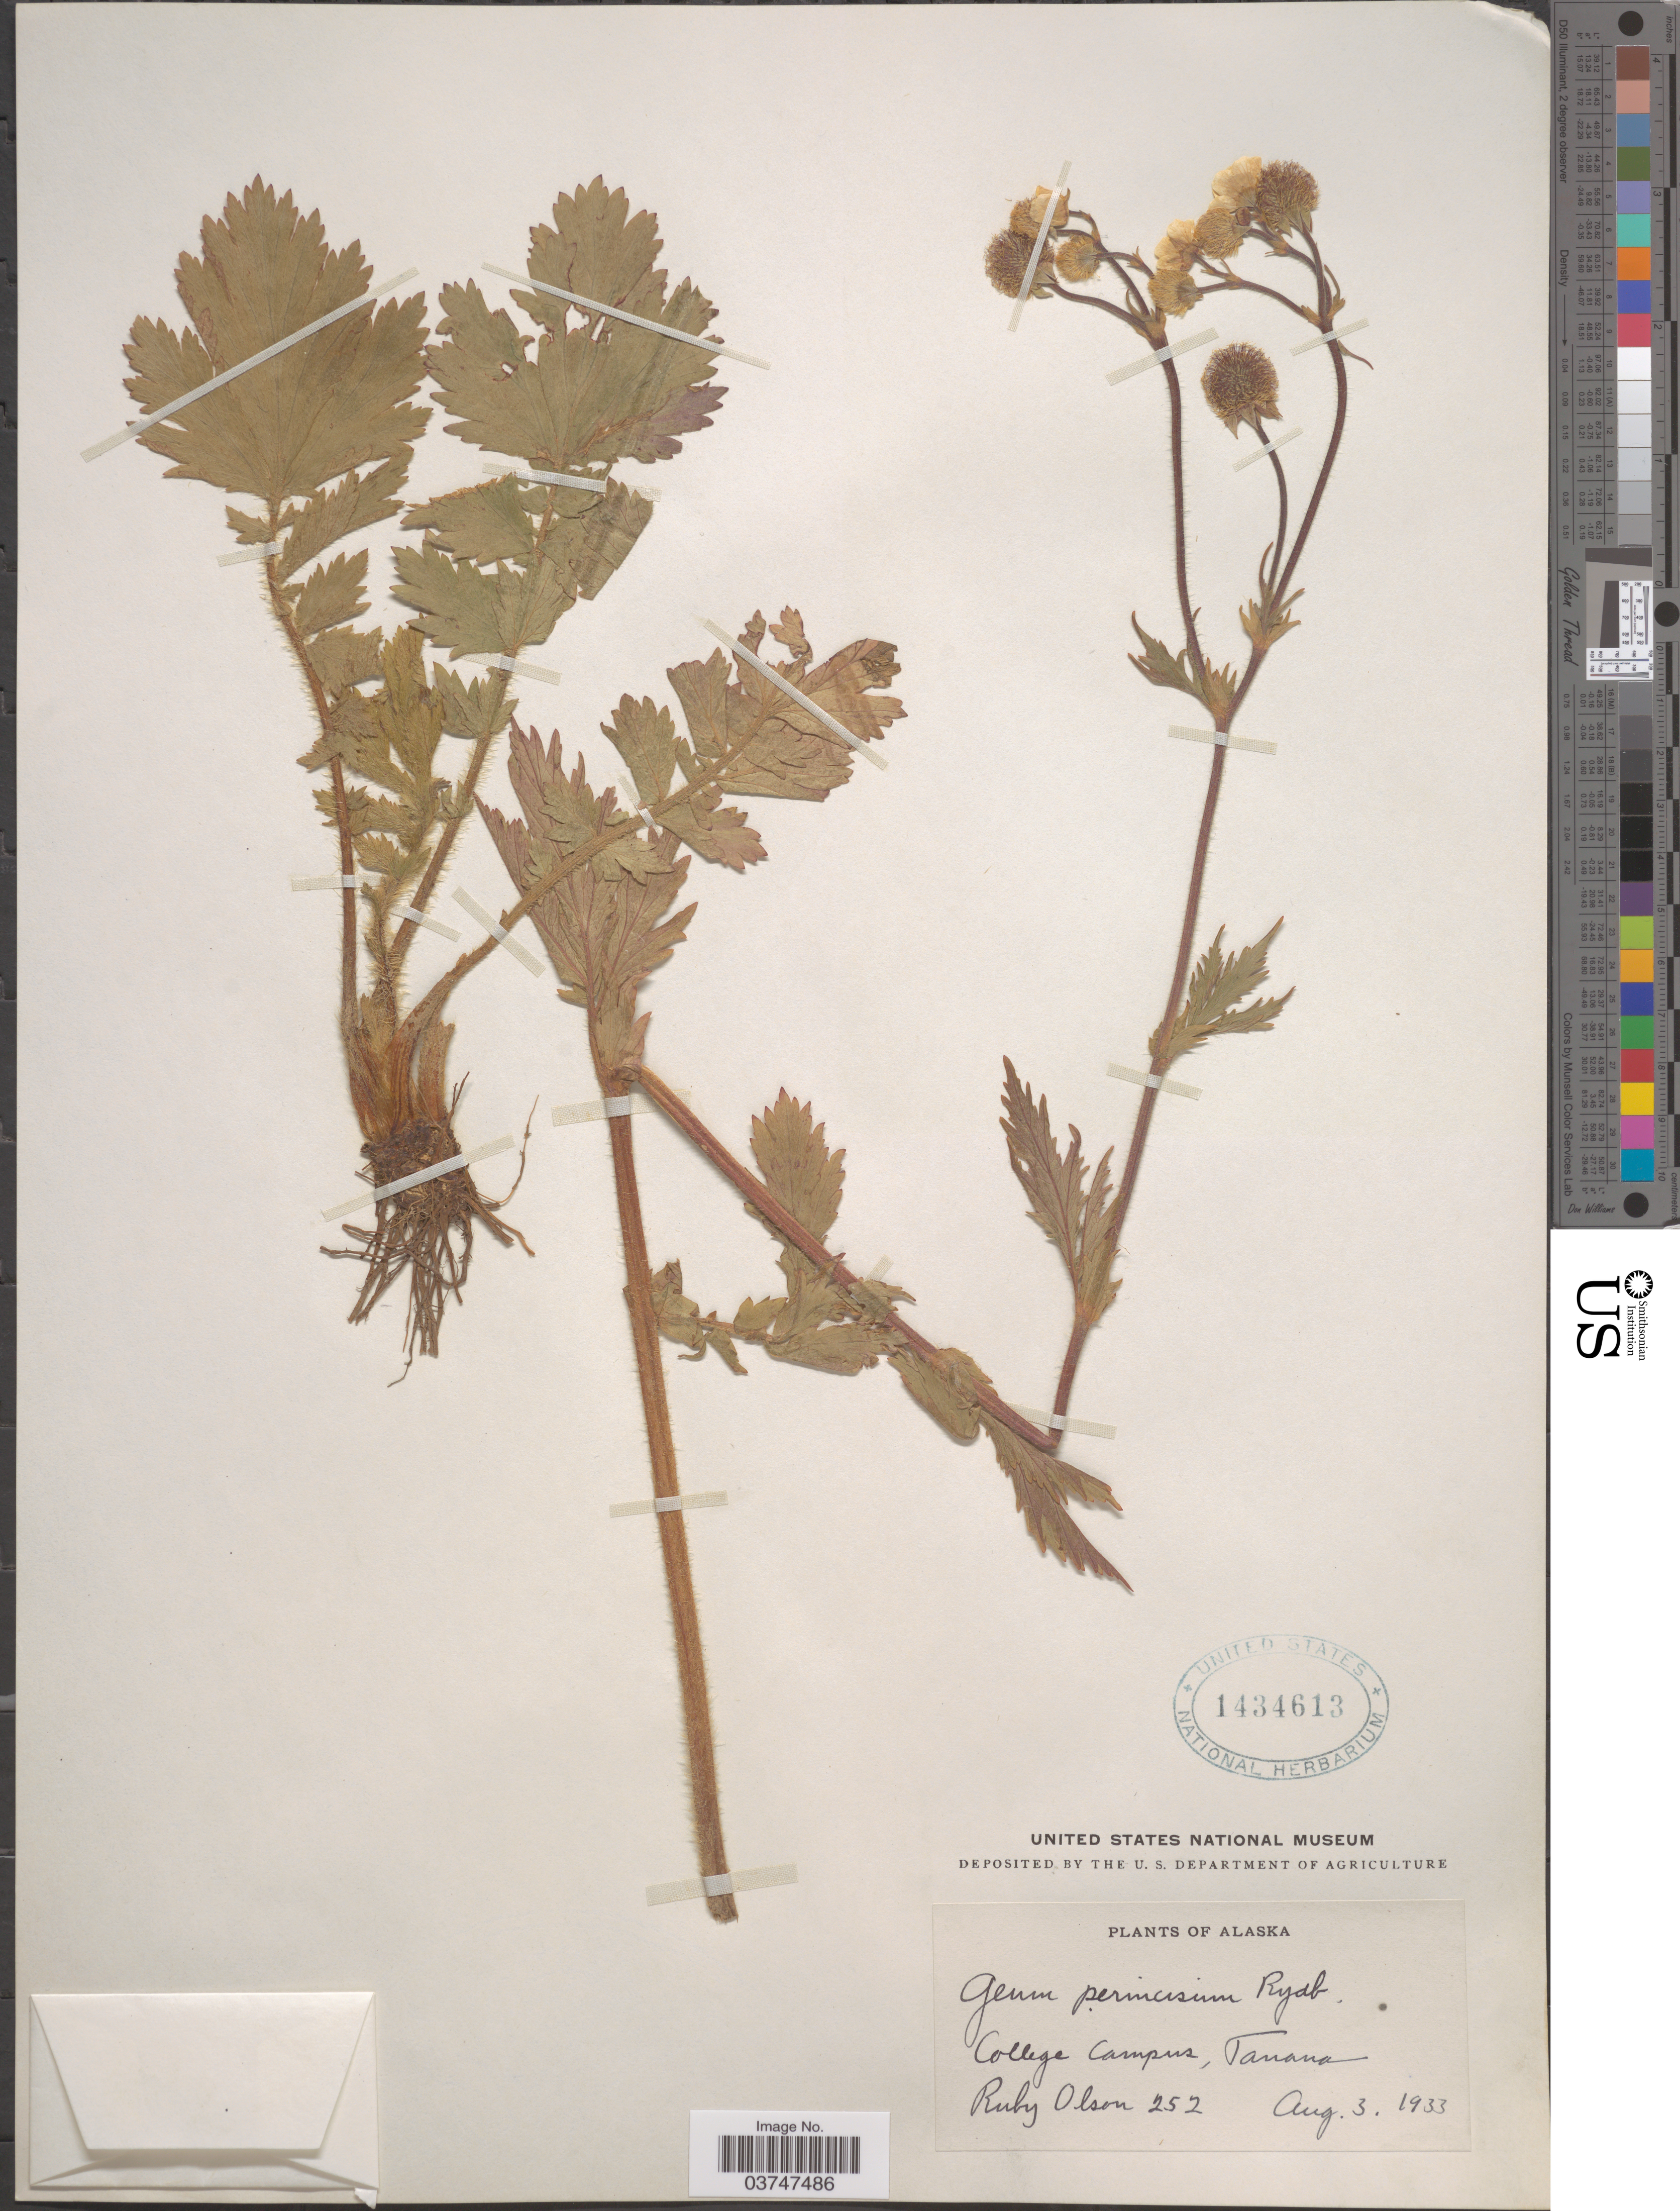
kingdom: Plantae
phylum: Tracheophyta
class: Magnoliopsida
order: Rosales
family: Rosaceae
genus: Geum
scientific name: Geum macrophyllum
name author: Willd.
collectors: R. Olson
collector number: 252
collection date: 1933-08-03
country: United States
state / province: Alaska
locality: College Campus, Tanana.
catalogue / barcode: US 1434613